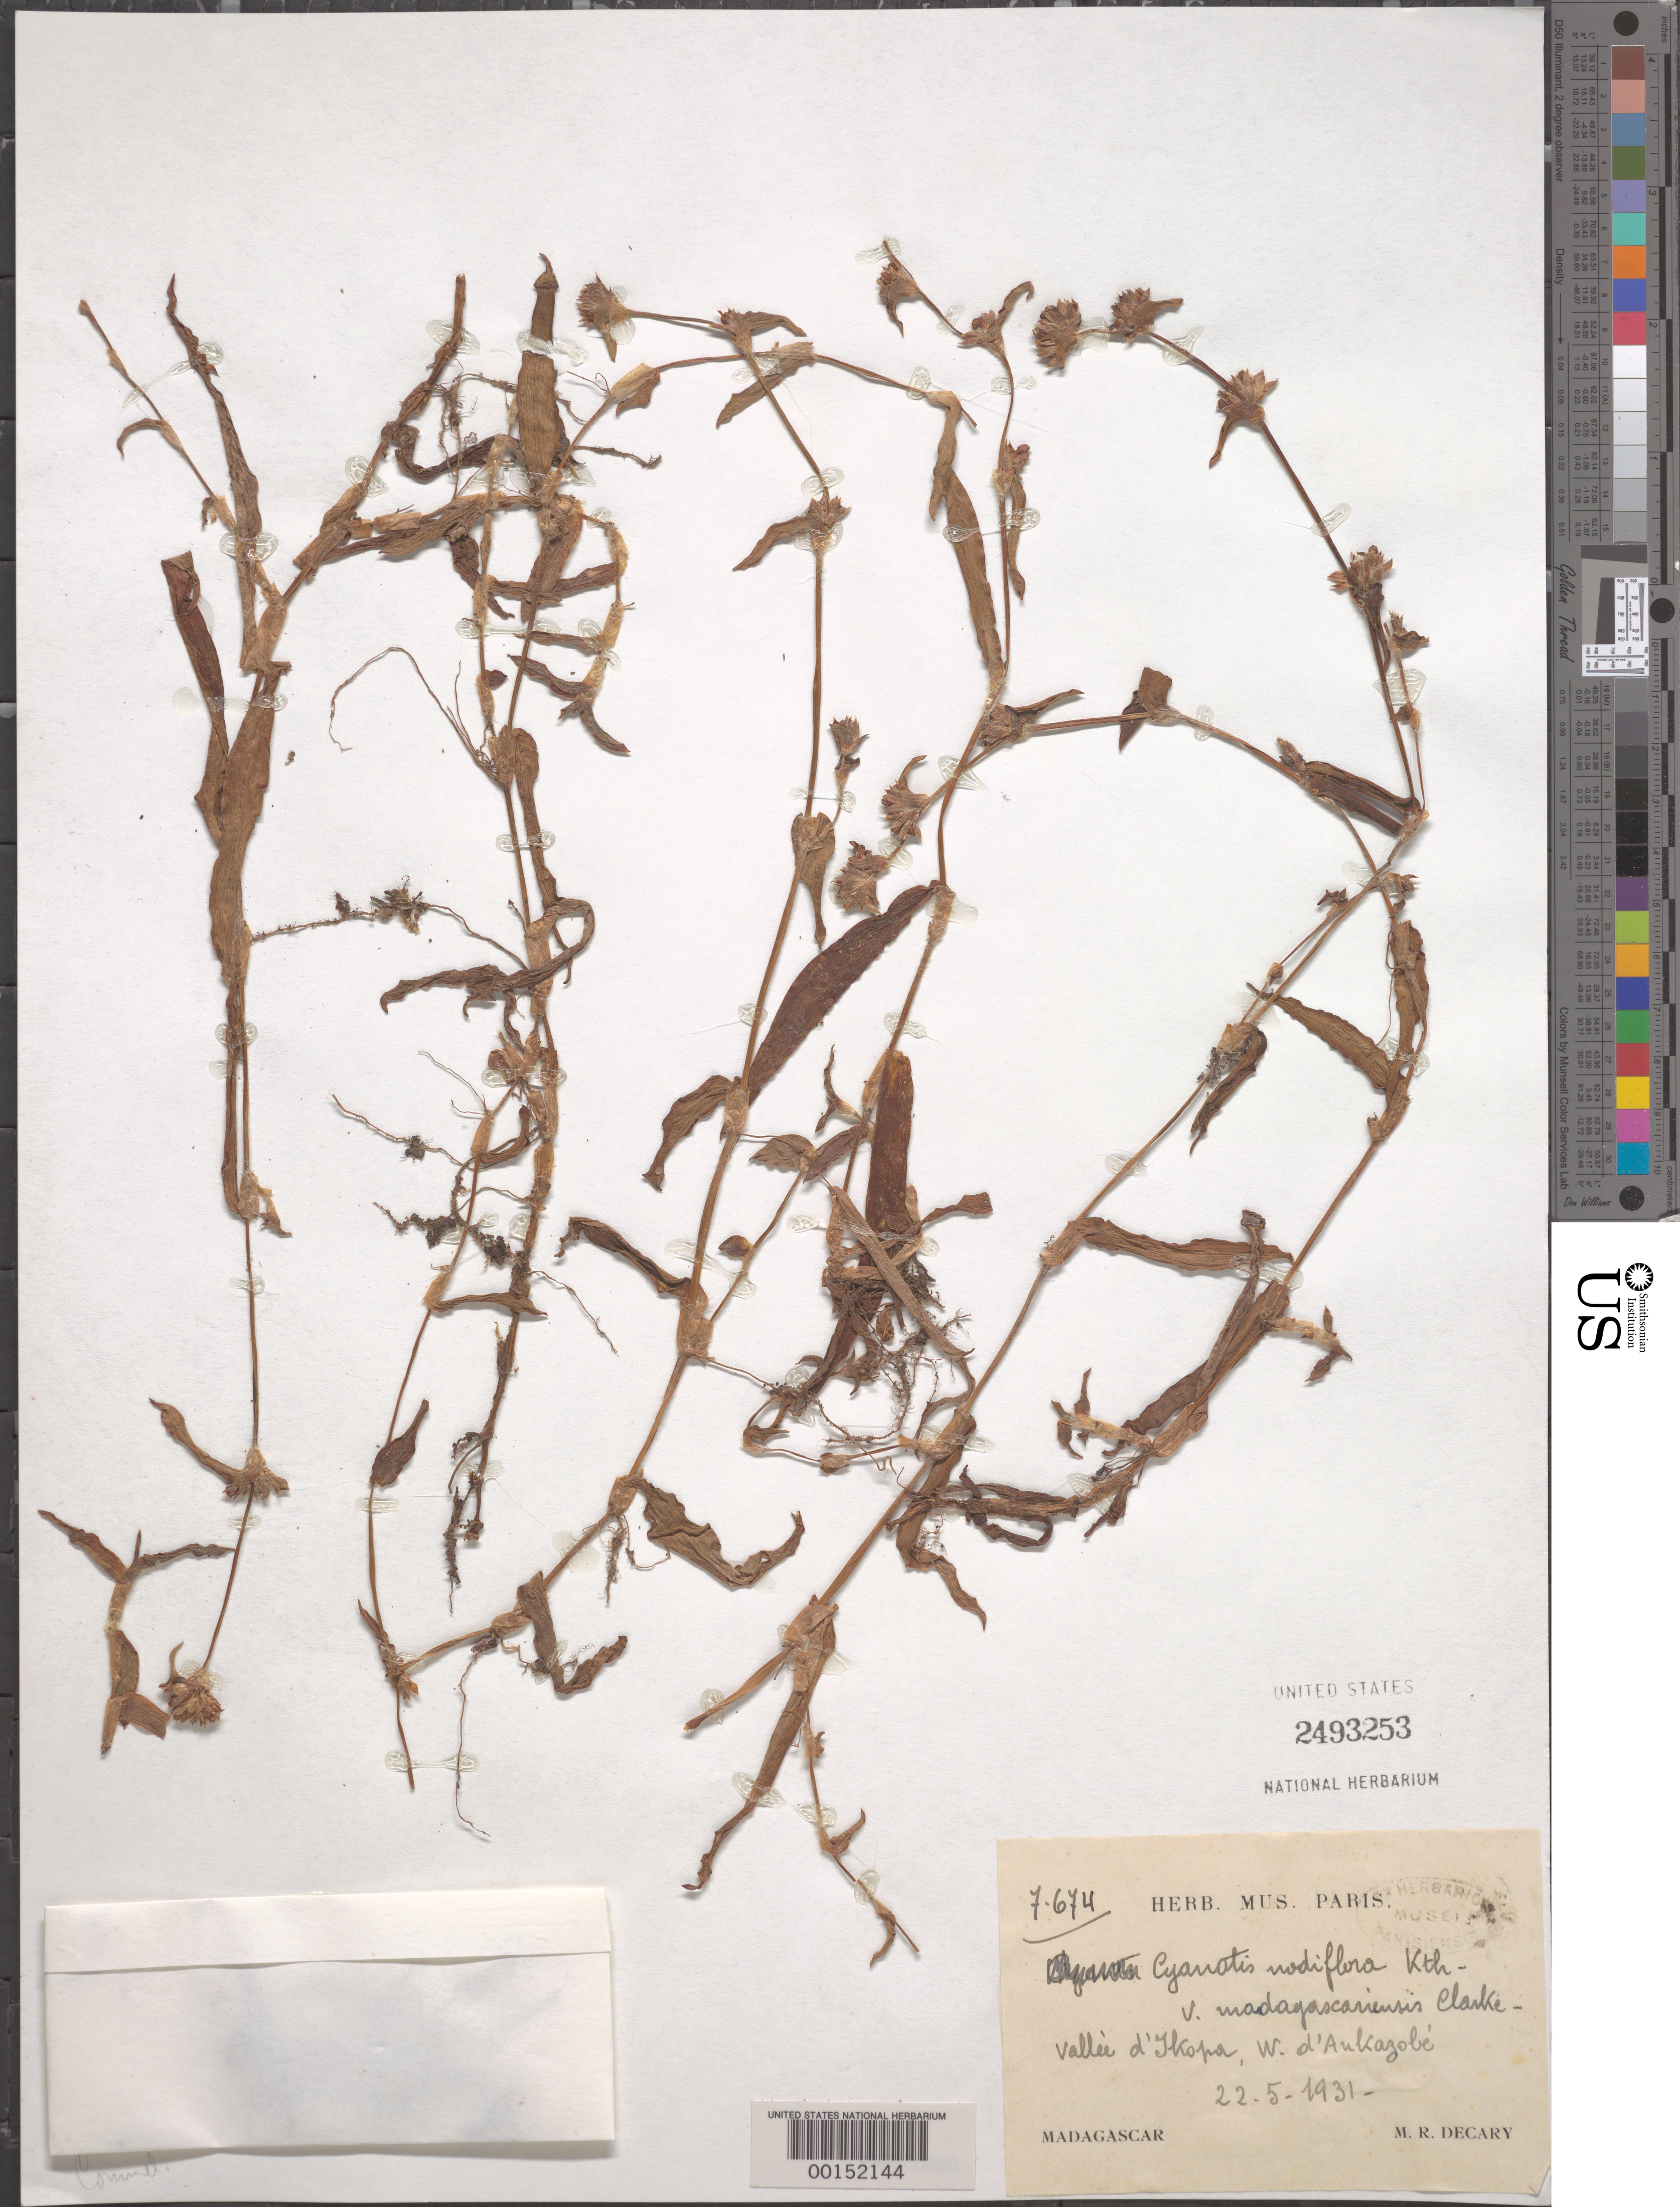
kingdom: Plantae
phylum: Tracheophyta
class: Liliopsida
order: Commelinales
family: Commelinaceae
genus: Cyanotis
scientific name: Cyanotis speciosa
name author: (L. f.) Hassk.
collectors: R. Decary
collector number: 7.674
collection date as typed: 22 May 1931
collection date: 1931-05-22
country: Madagascar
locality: Tkopa valley, w of aukazobe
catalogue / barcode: US 2493253